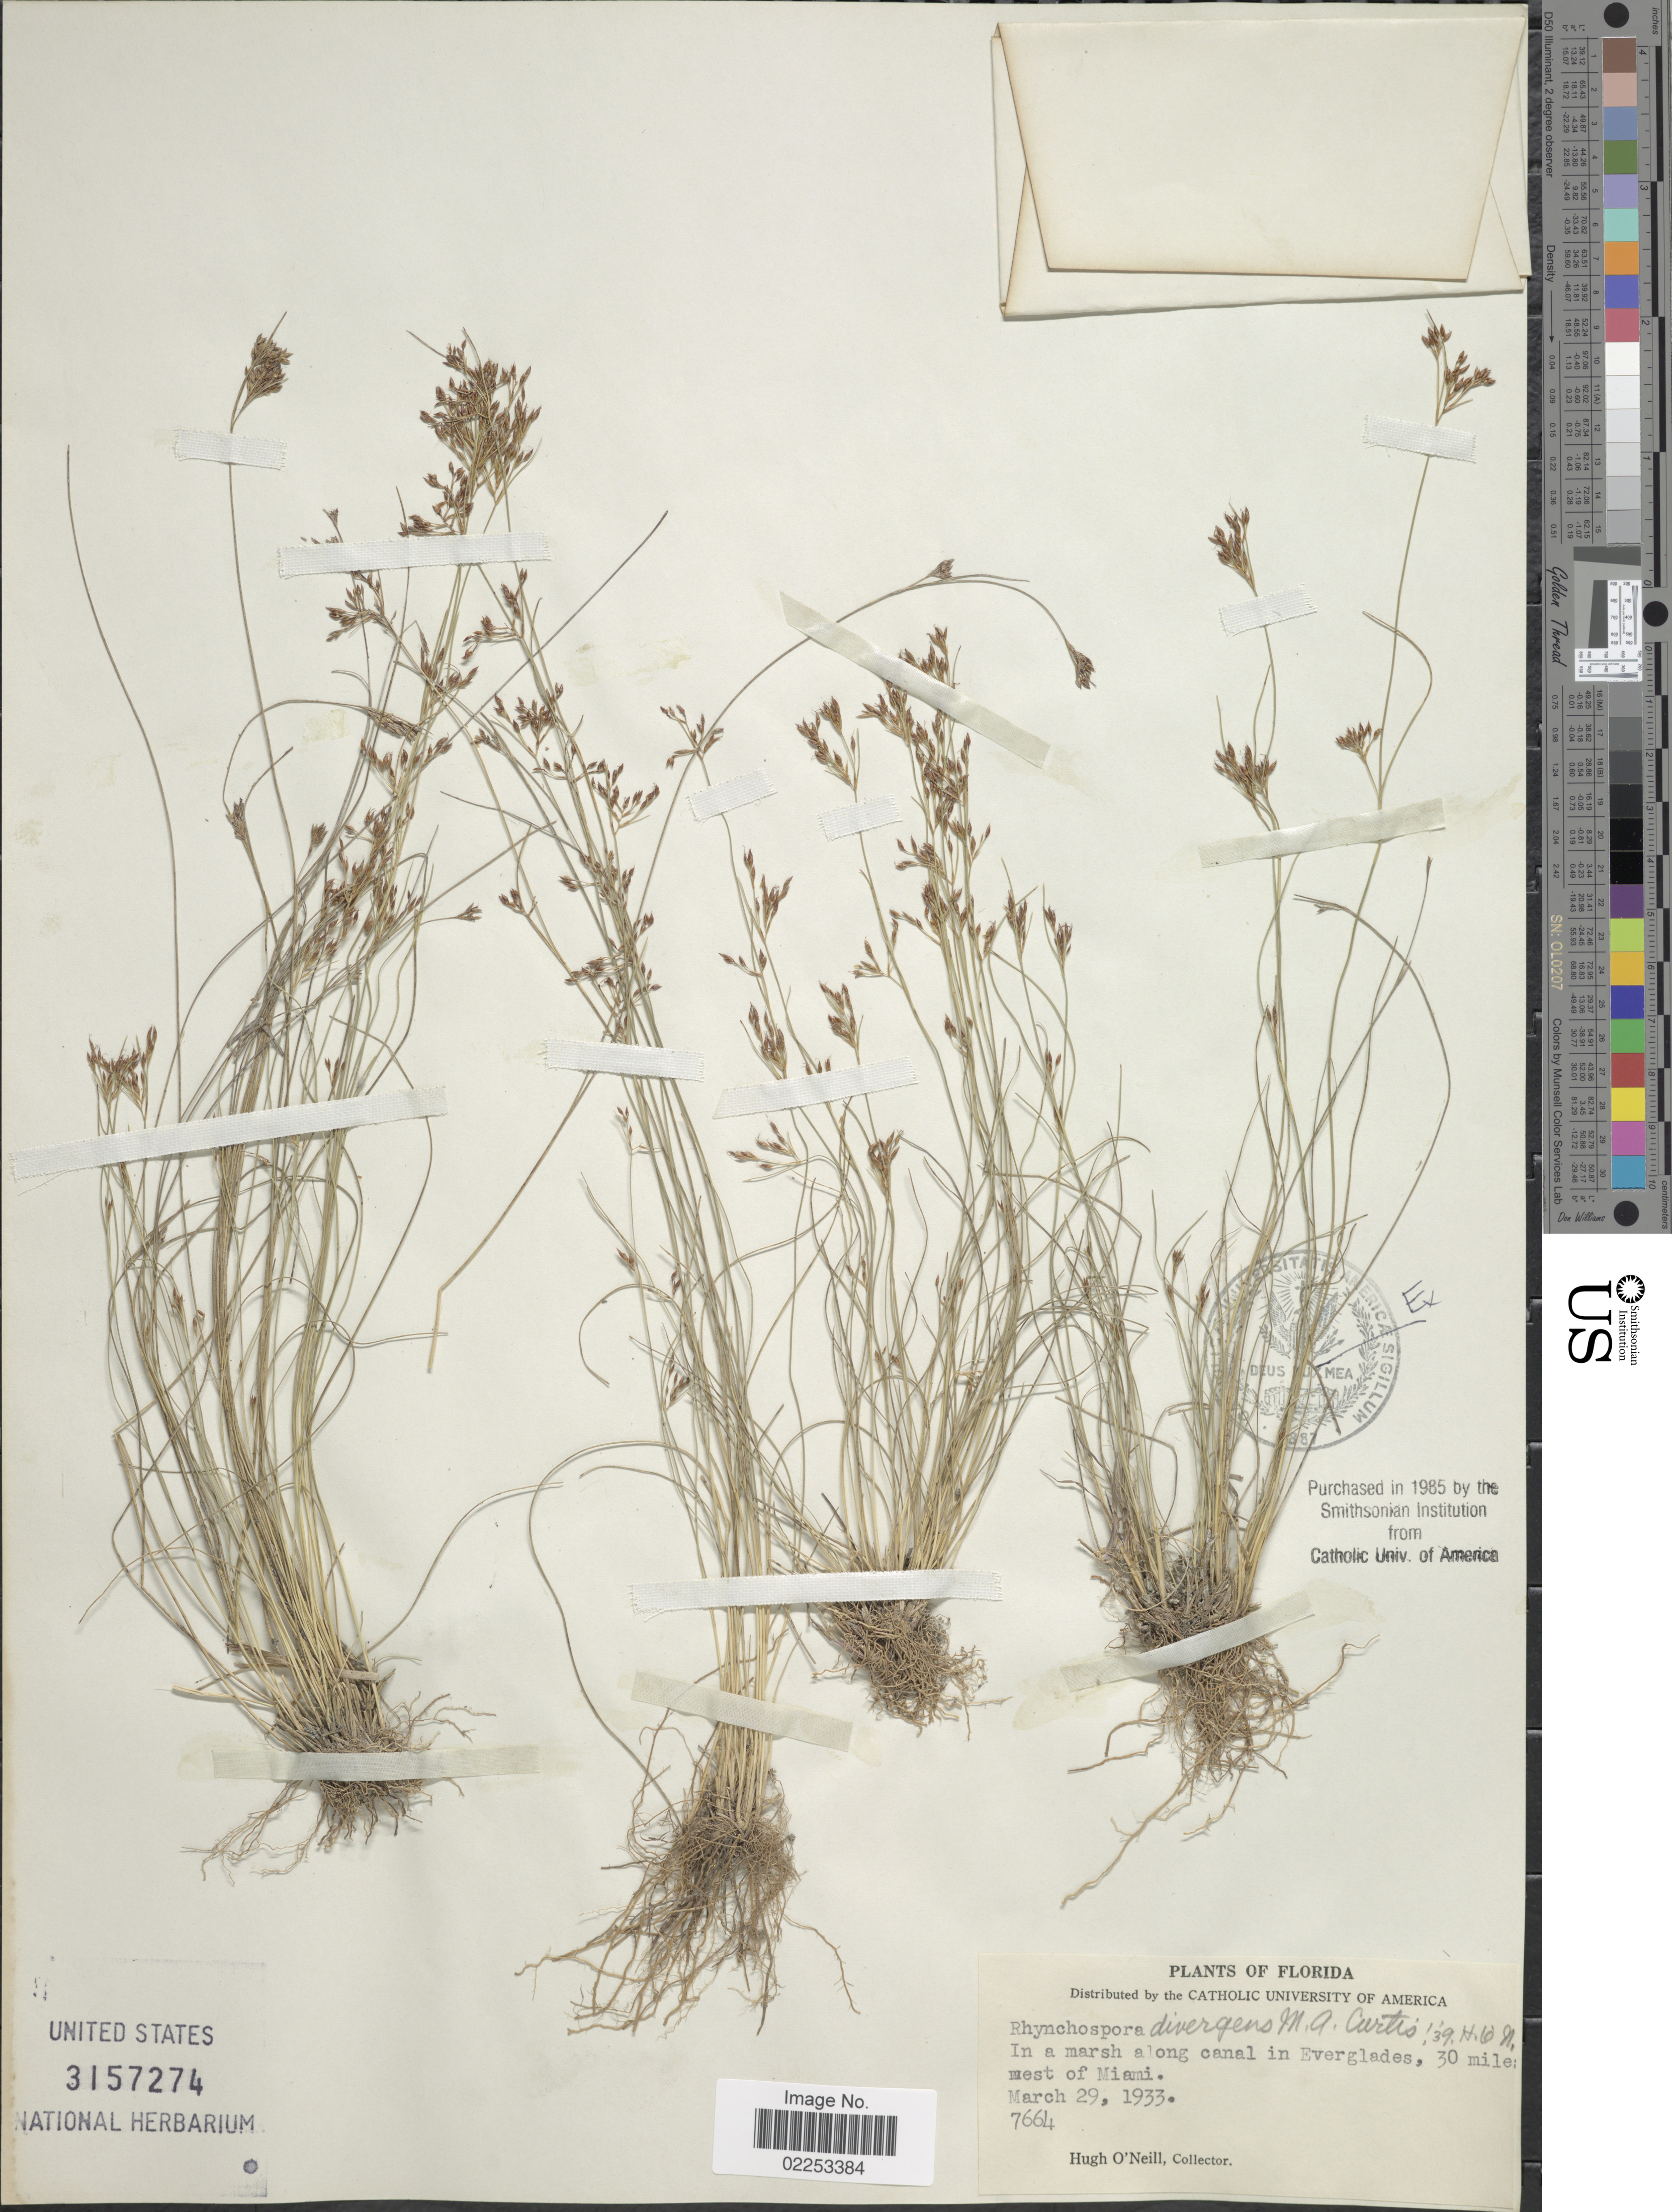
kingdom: Plantae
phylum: Tracheophyta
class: Liliopsida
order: Poales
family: Cyperaceae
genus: Rhynchospora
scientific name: Rhynchospora divergens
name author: Chapm. ex M.A. Curtis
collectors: H. O'Neill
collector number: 7664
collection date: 1933-03-29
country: United States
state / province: Florida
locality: In a marsh along canal in Everglades, 30 miles west of Miami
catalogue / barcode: US 3157274